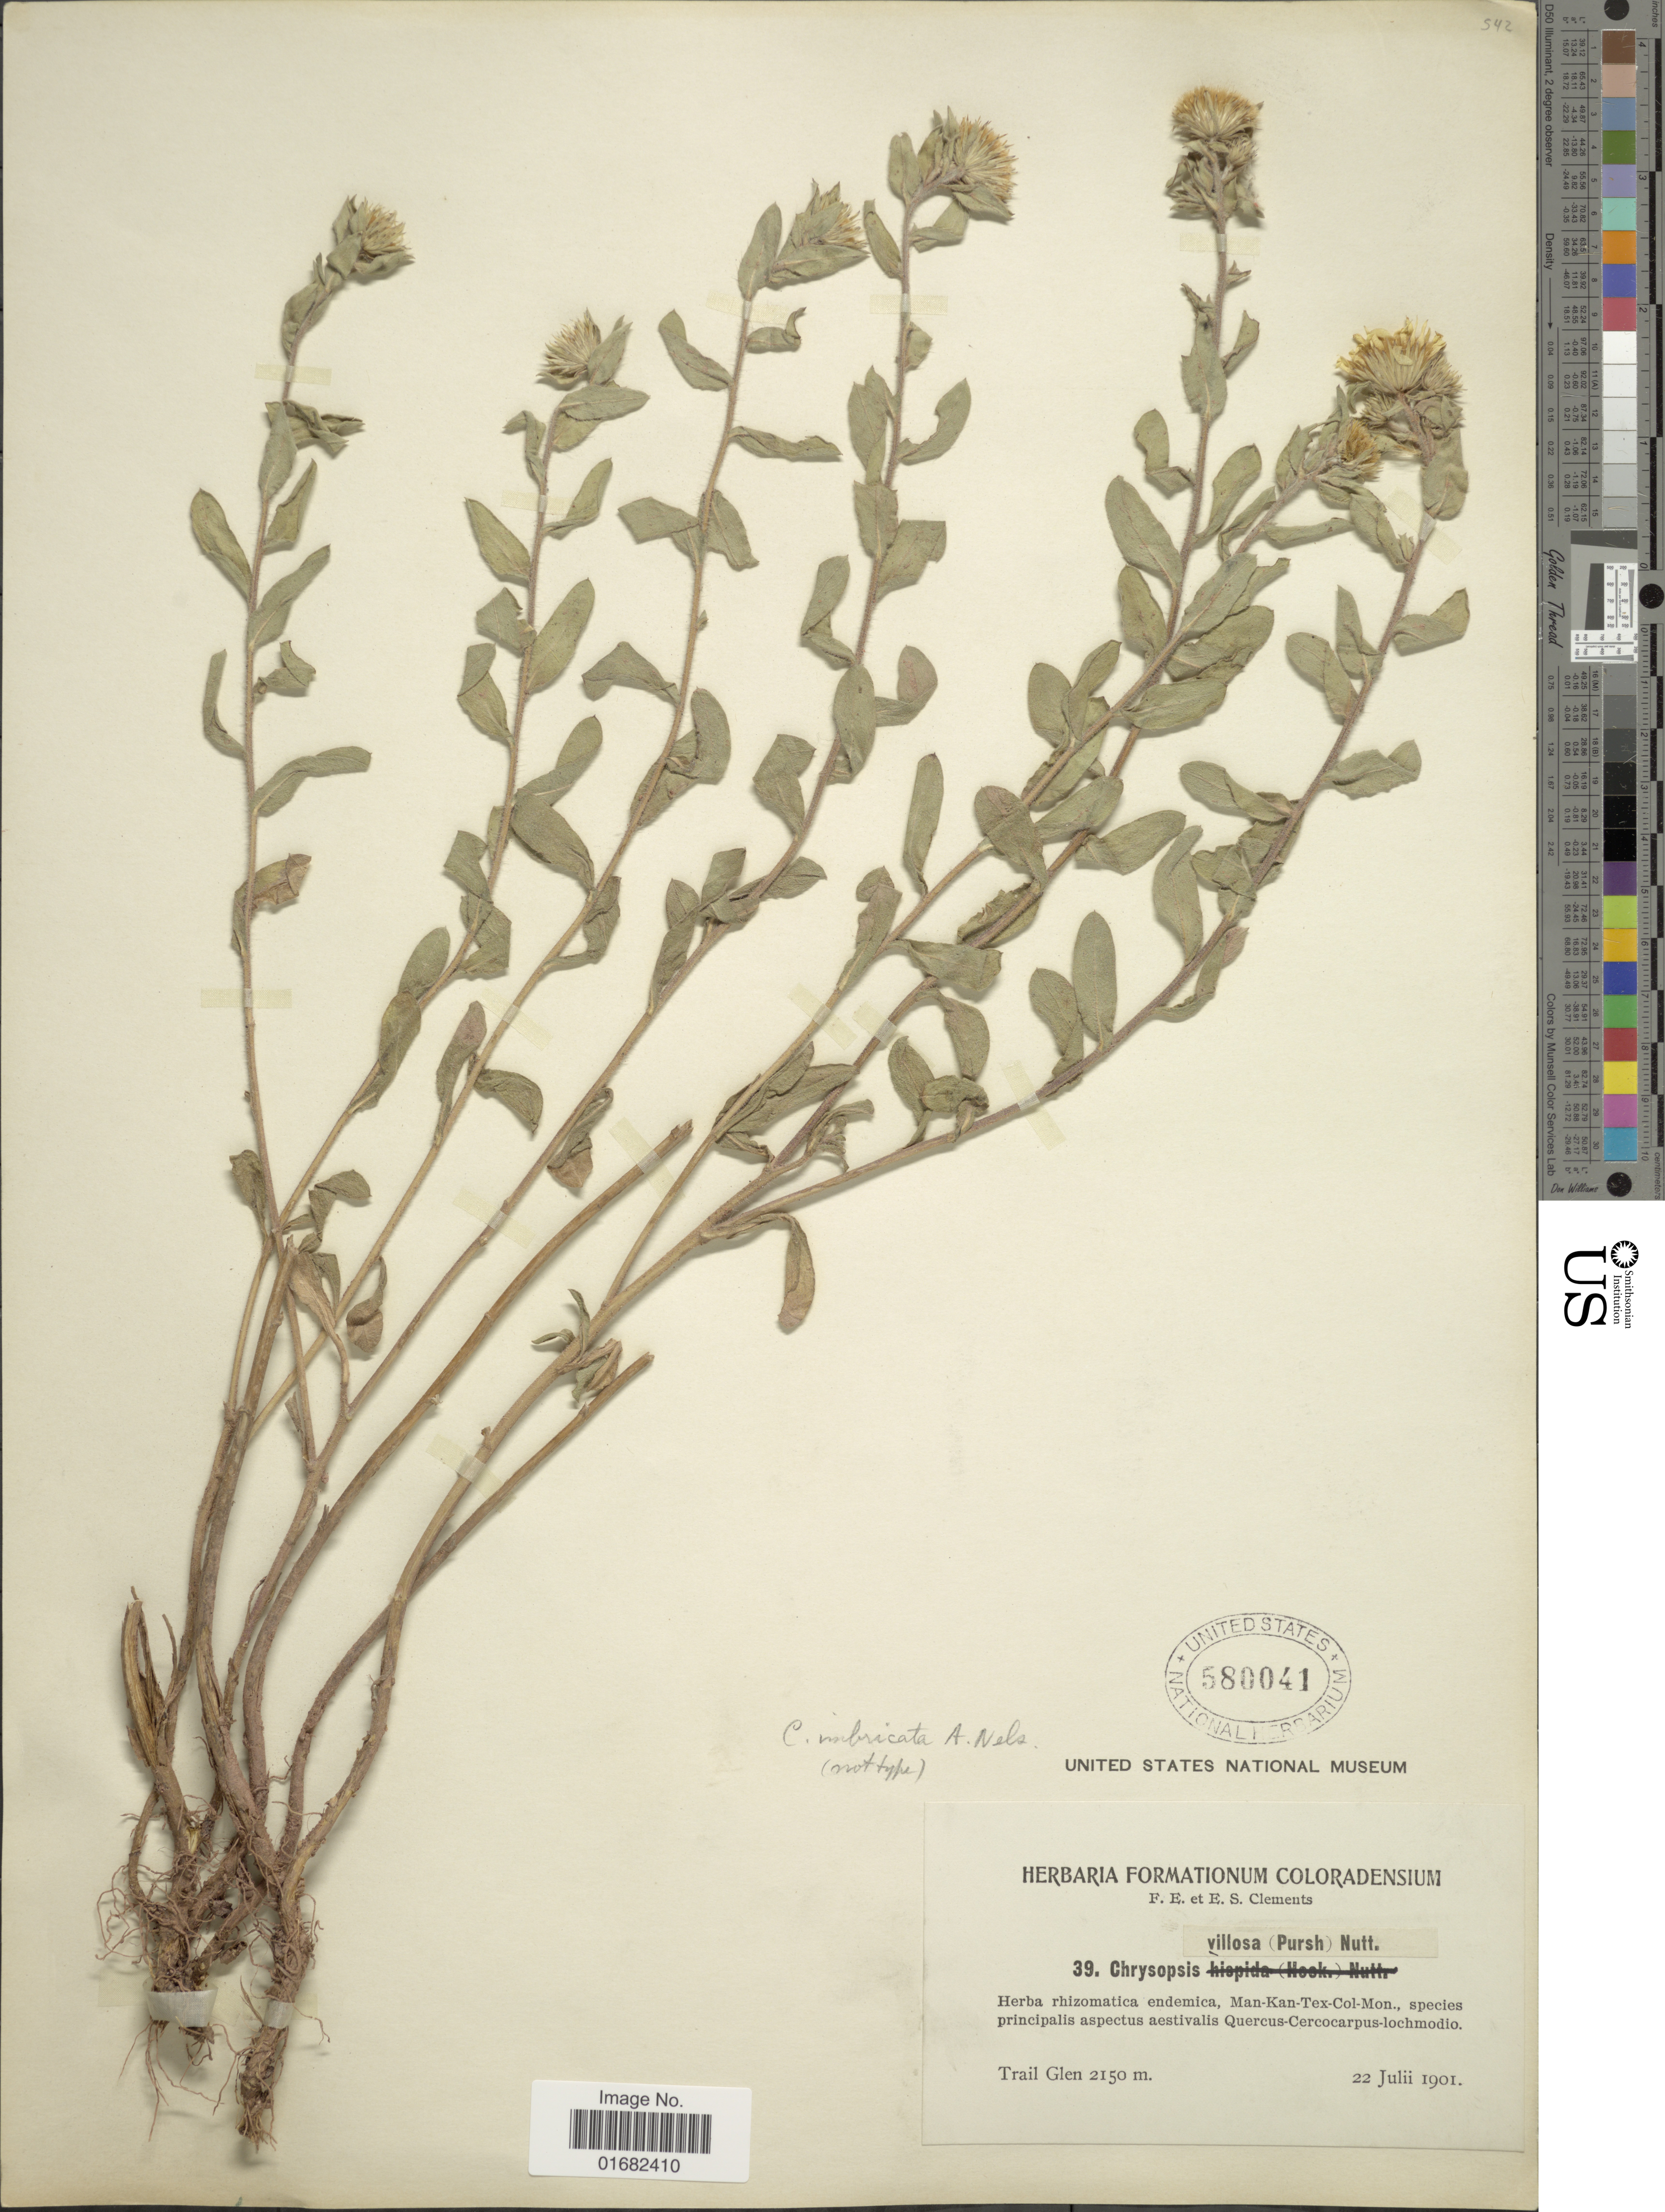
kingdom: Plantae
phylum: Tracheophyta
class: Magnoliopsida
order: Asterales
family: Asteraceae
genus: Heterotheca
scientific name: Heterotheca imbricta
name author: A. Nelson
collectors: F. E. Clements & E. S. Clements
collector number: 39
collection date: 1901-07-22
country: United States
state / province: Colorado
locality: Trail Glen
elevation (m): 2150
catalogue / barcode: US 580041